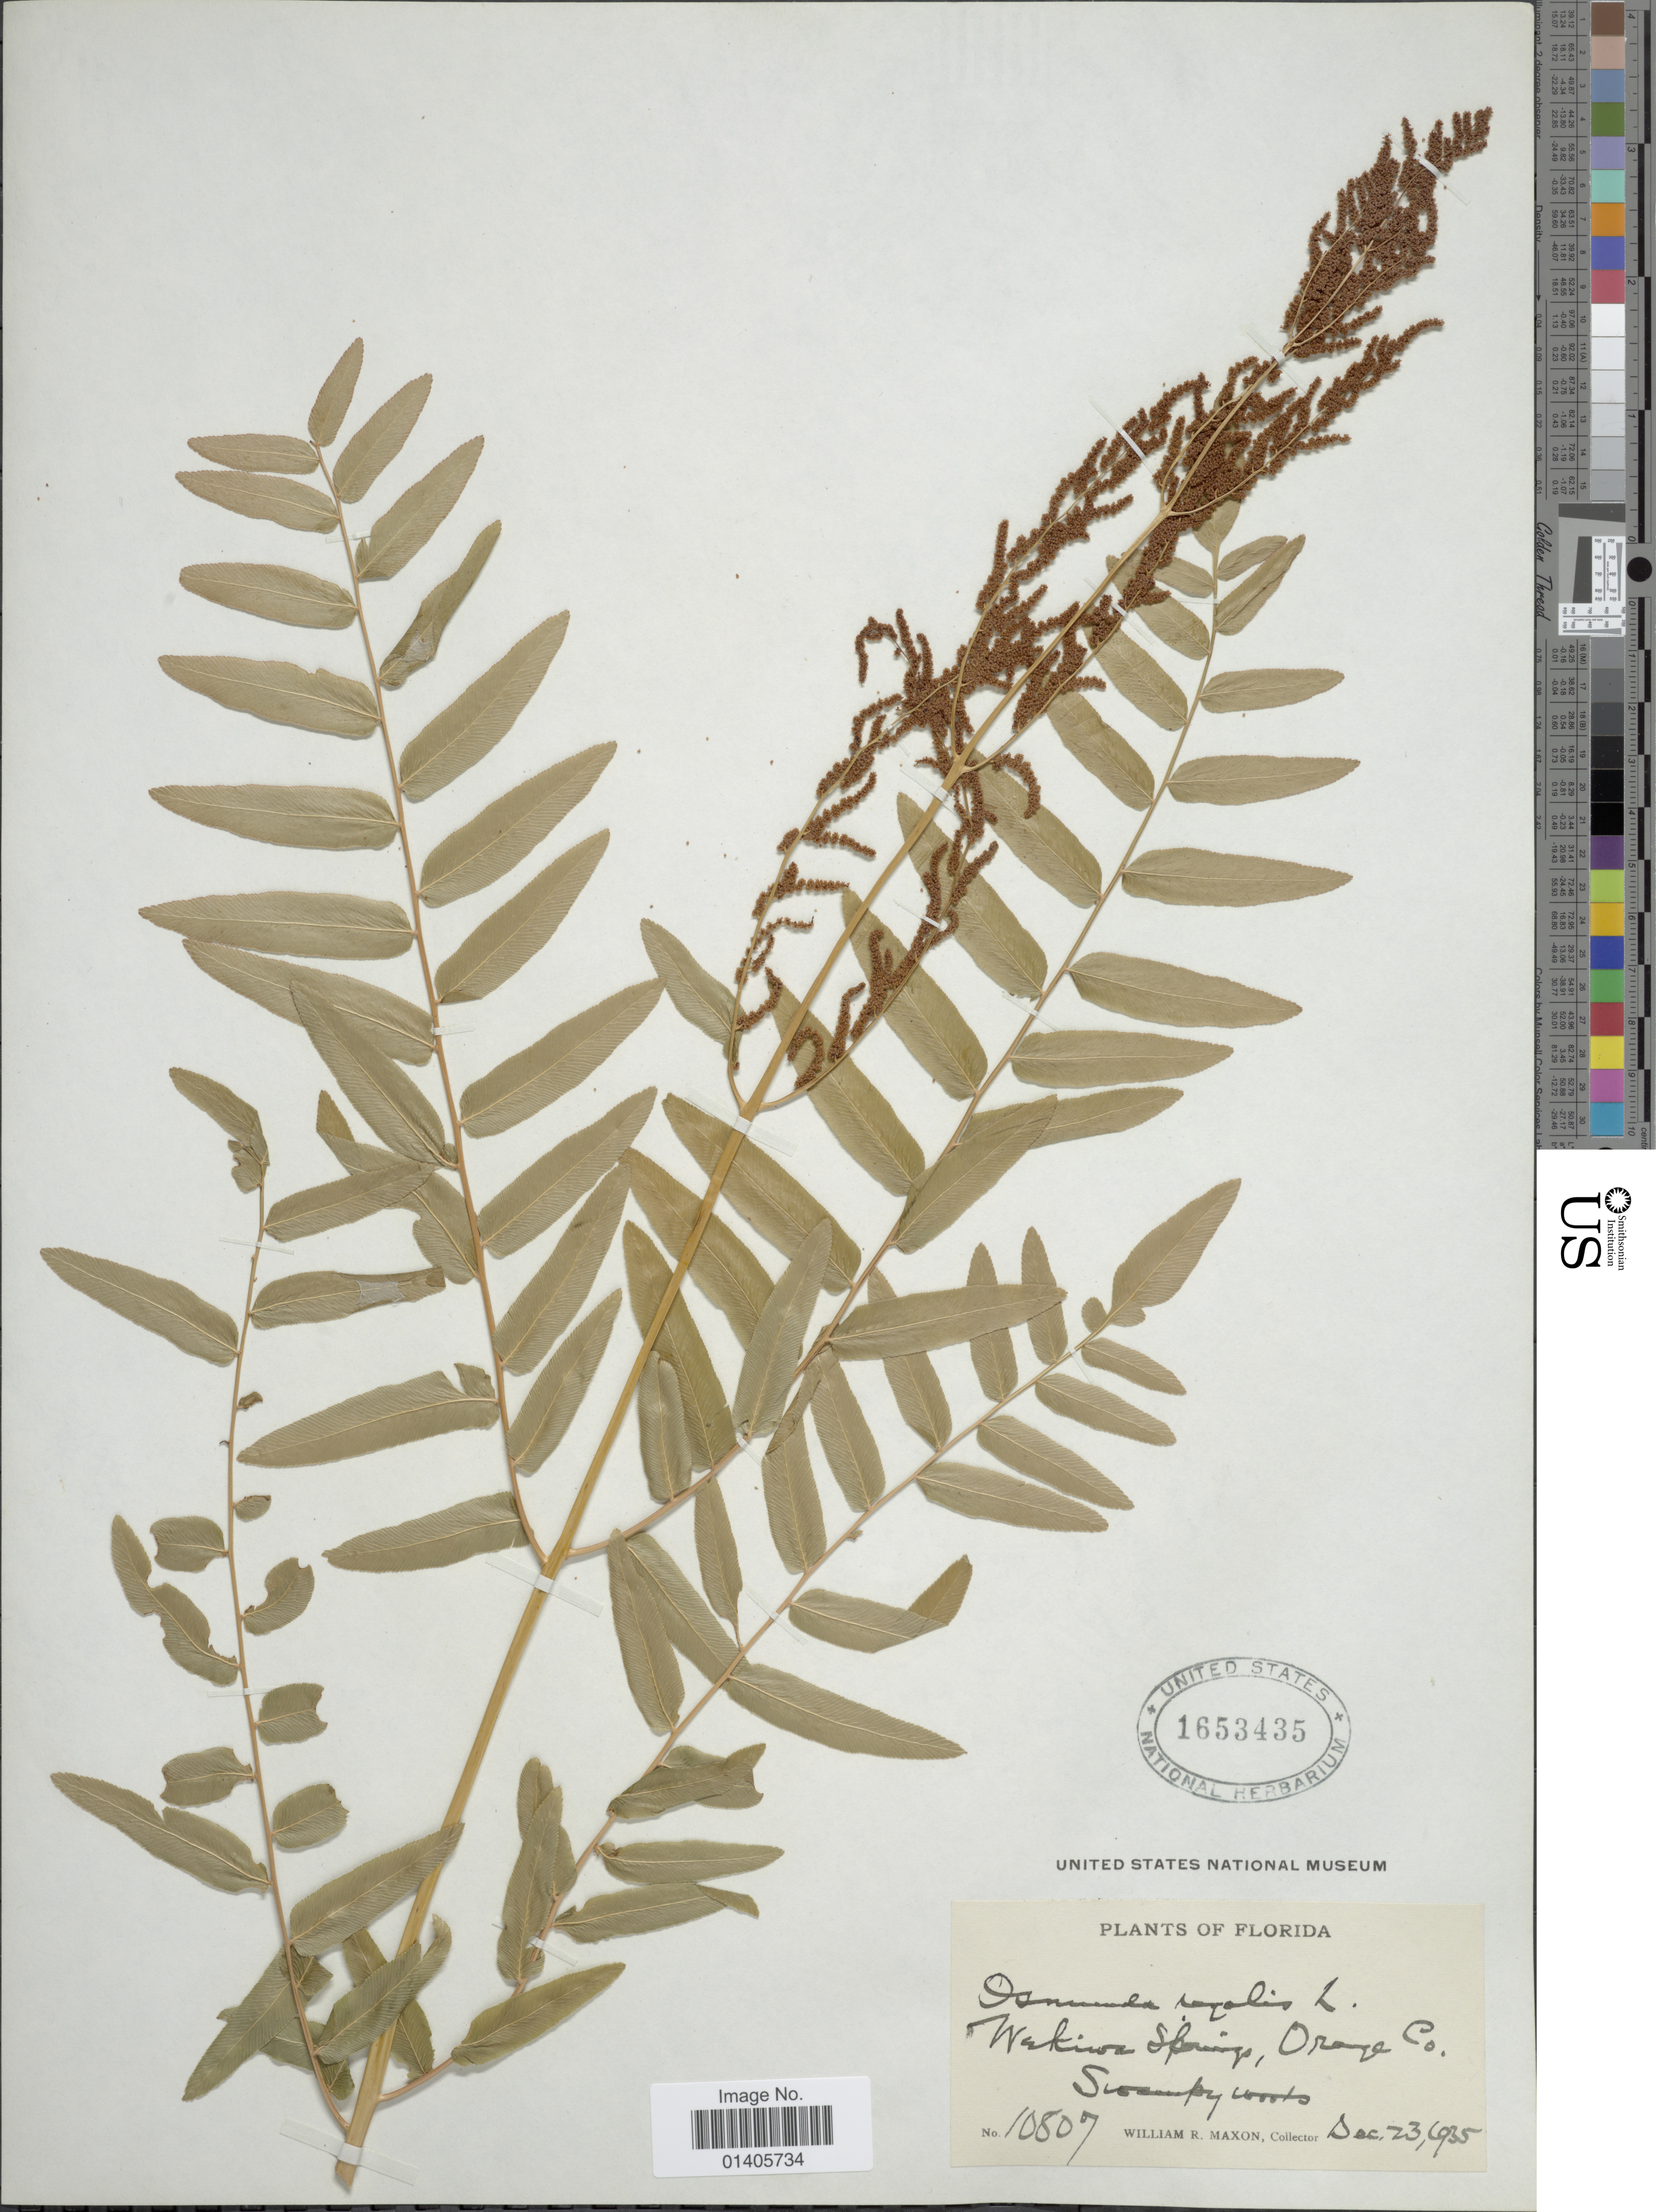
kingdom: Plantae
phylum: Tracheophyta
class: Polypodiopsida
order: Osmundales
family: Osmundaceae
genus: Osmunda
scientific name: Osmunda regalis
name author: L.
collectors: W. R. Maxon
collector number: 10807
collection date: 1935-12-23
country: United States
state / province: Florida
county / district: Orange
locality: Wekiwa Spring, swampy woods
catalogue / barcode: US 1653435